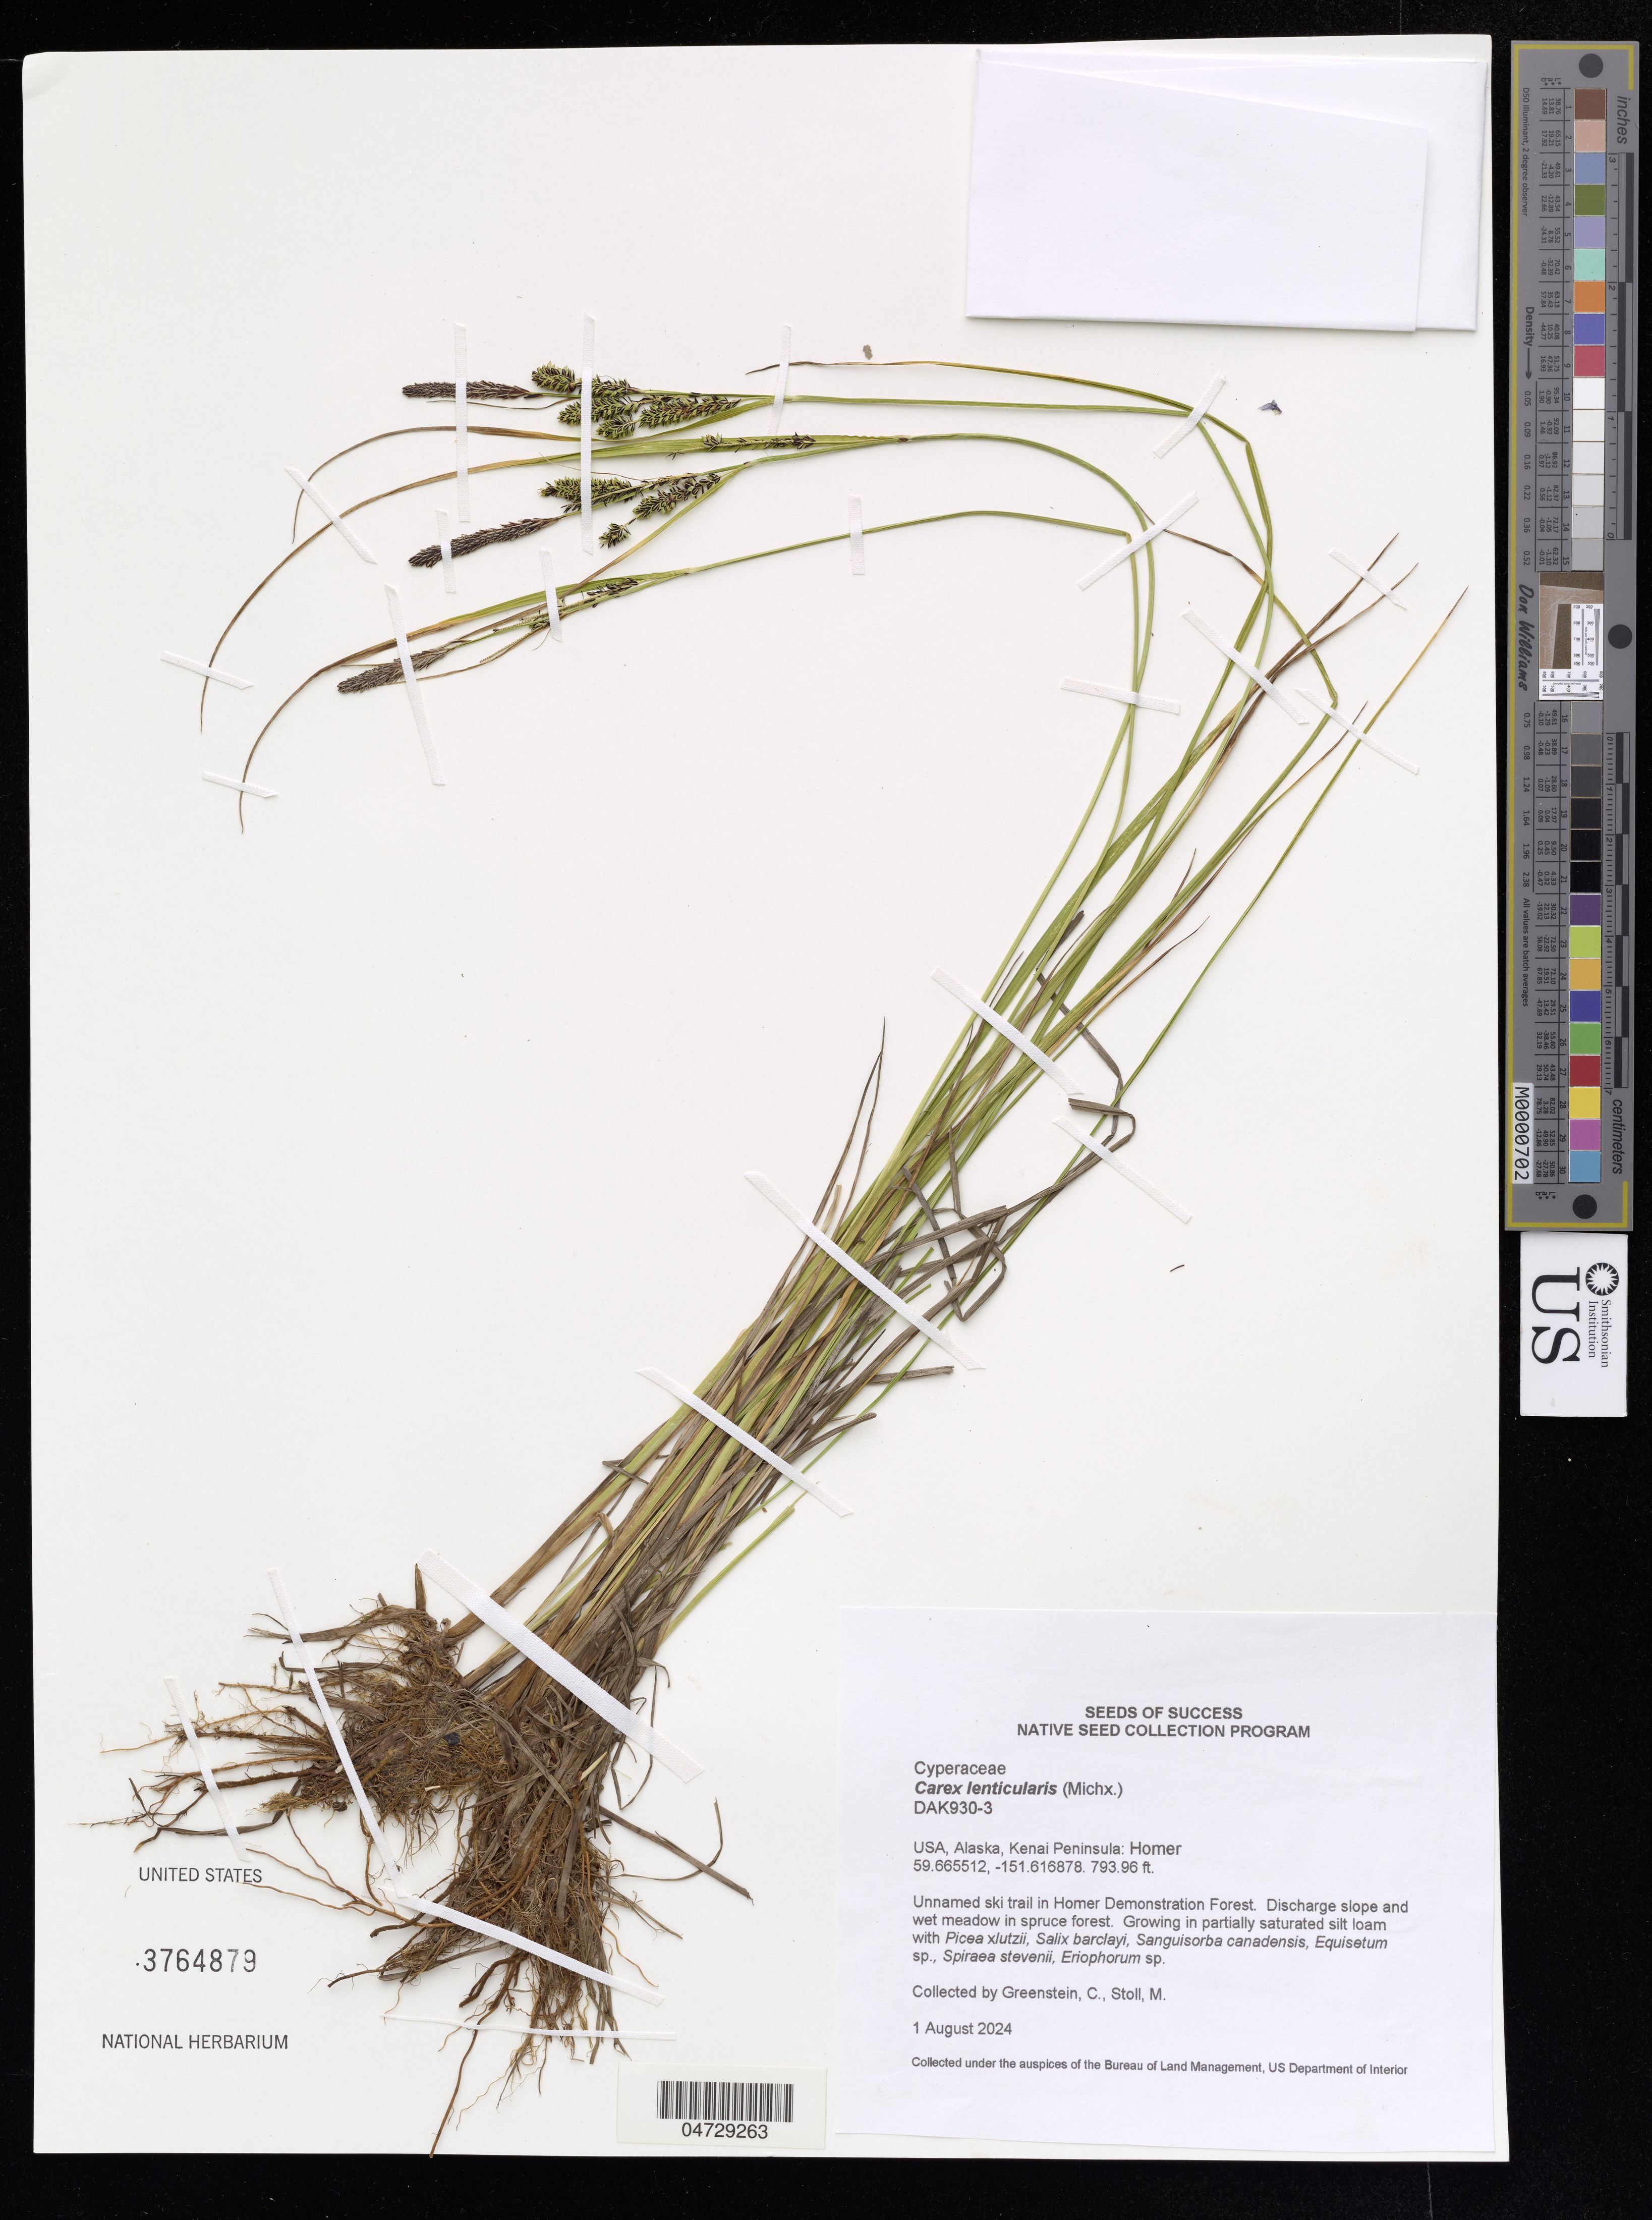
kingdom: Plantae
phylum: Tracheophyta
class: Liliopsida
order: Poales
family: Cyperaceae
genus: Carex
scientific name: Carex lenticularis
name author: Michx.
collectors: C. Greenstein & M. Stoll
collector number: DAK930-3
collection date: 2024-08-01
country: United States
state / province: Alaska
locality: Kenai Peninsula: Homer.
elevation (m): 242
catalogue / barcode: US 3764879